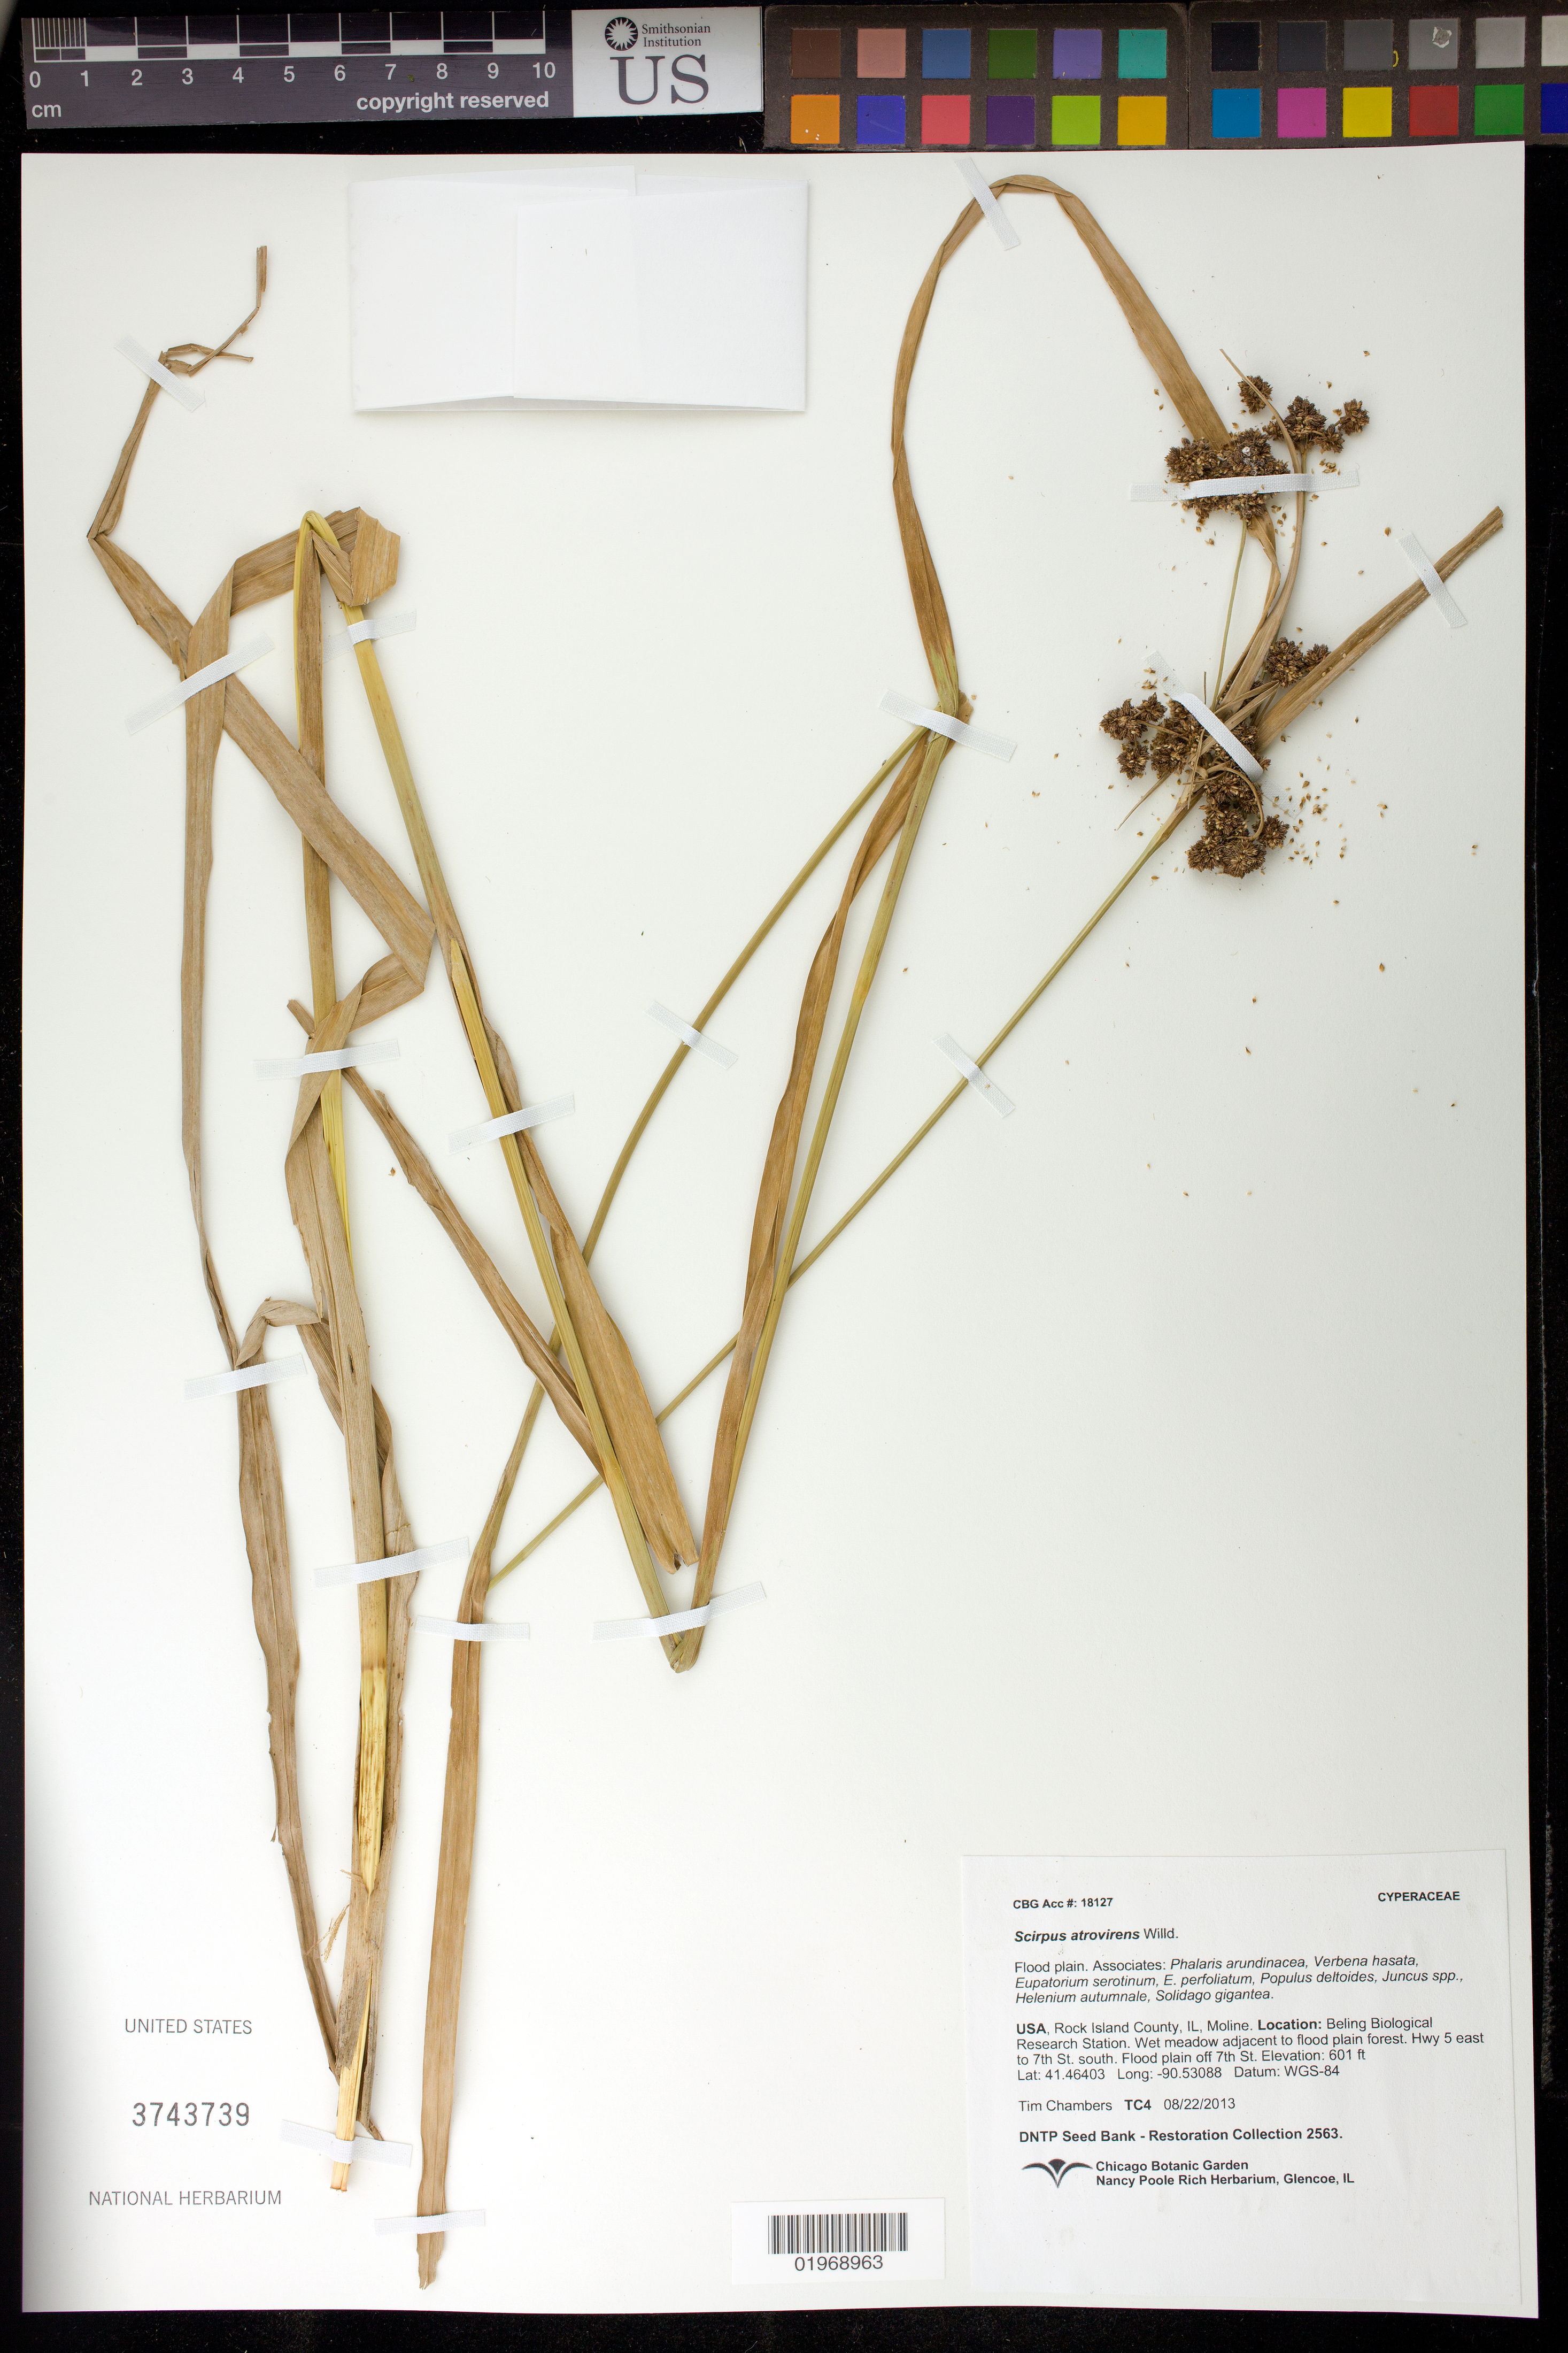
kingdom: Plantae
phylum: Tracheophyta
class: Liliopsida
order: Poales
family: Cyperaceae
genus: Scirpus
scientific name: Scirpus atrovirens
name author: Willd.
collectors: T. Chambers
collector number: TC-04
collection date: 2013-08-22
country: United States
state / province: Illinois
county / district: Rock Island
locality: Moline, Beling Biological Research Station, Hwy 5 east to 7th street south. Flood plain off 7 th St.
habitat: Wet meadow adjacent to flood plain.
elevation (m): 183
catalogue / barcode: US 3743739